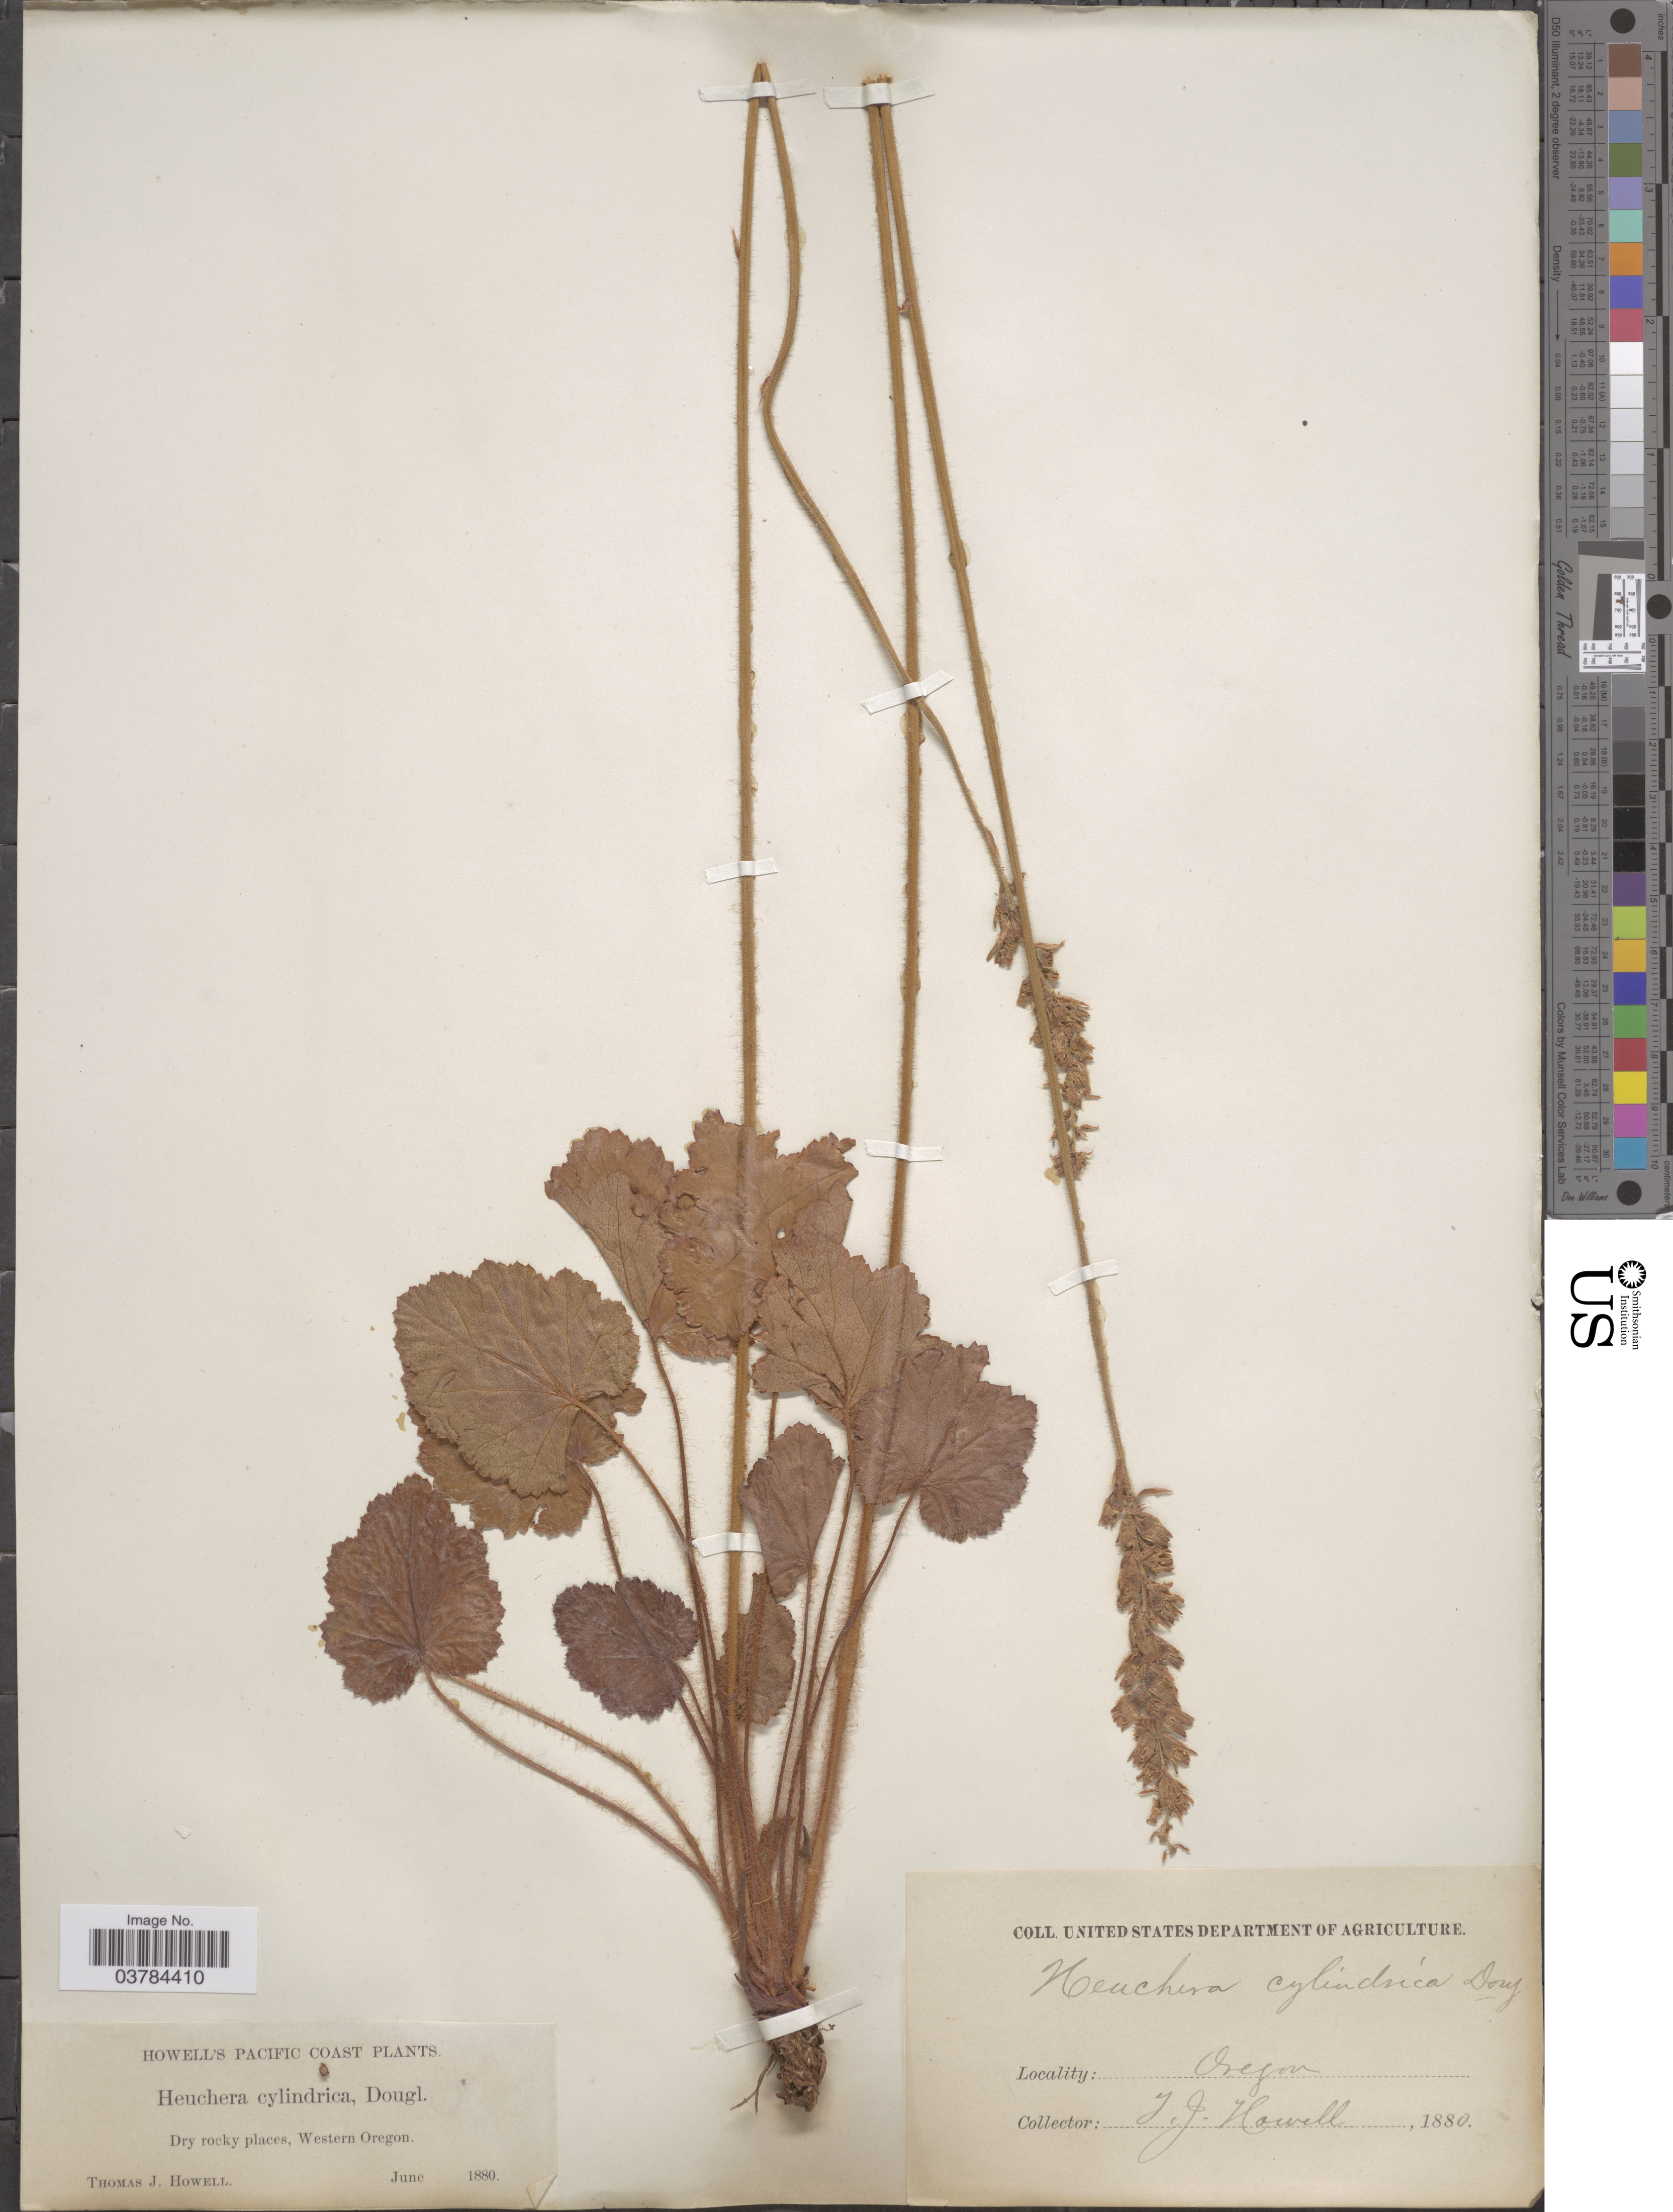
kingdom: Plantae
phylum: Tracheophyta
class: Magnoliopsida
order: Saxifragales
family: Saxifragaceae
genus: Heuchera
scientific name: Heuchera cylindrica var. cylindrica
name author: Douglas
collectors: T. J. Howell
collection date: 1880-06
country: United States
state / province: Oregon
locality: Pacific Coast. Western Oregon.